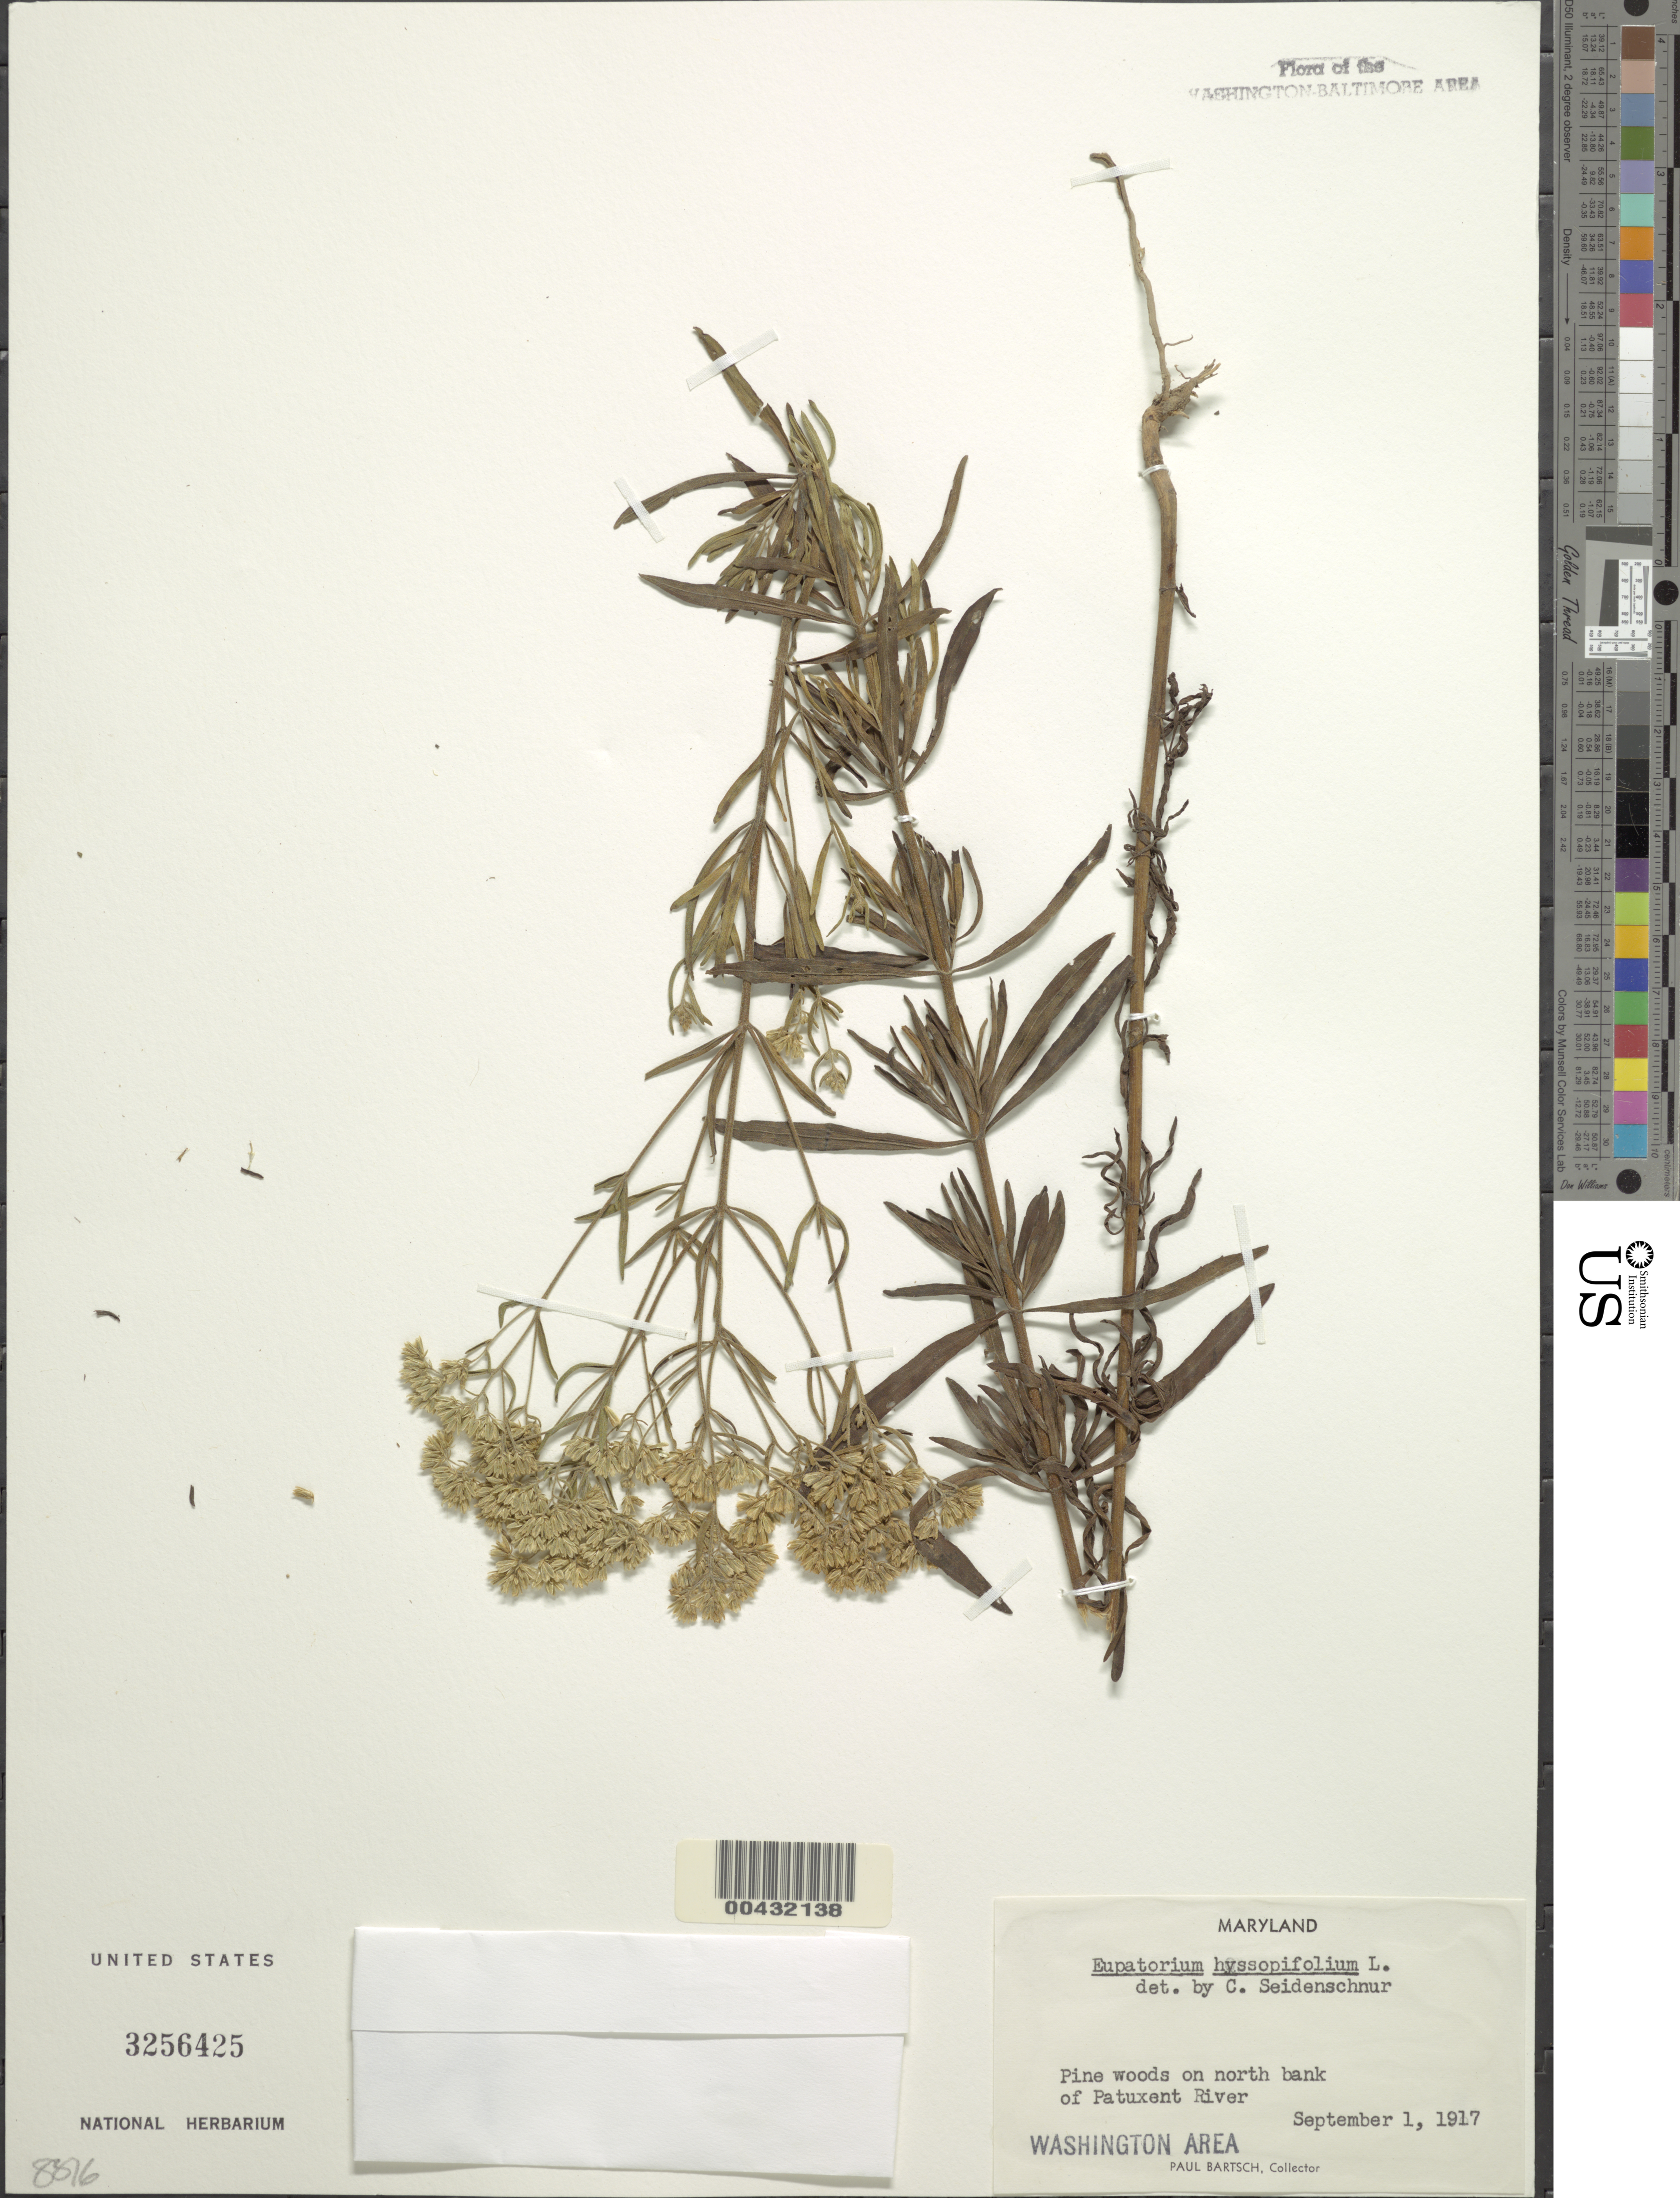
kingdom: Plantae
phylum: Tracheophyta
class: Magnoliopsida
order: Asterales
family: Asteraceae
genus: Eupatorium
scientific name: Eupatorium hyssopifolium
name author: L.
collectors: P. Bartsch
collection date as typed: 01 Sep 1917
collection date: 1917-09-01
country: United States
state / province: Maryland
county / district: Anne Arundel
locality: Patuxent River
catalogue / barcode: US 3256425